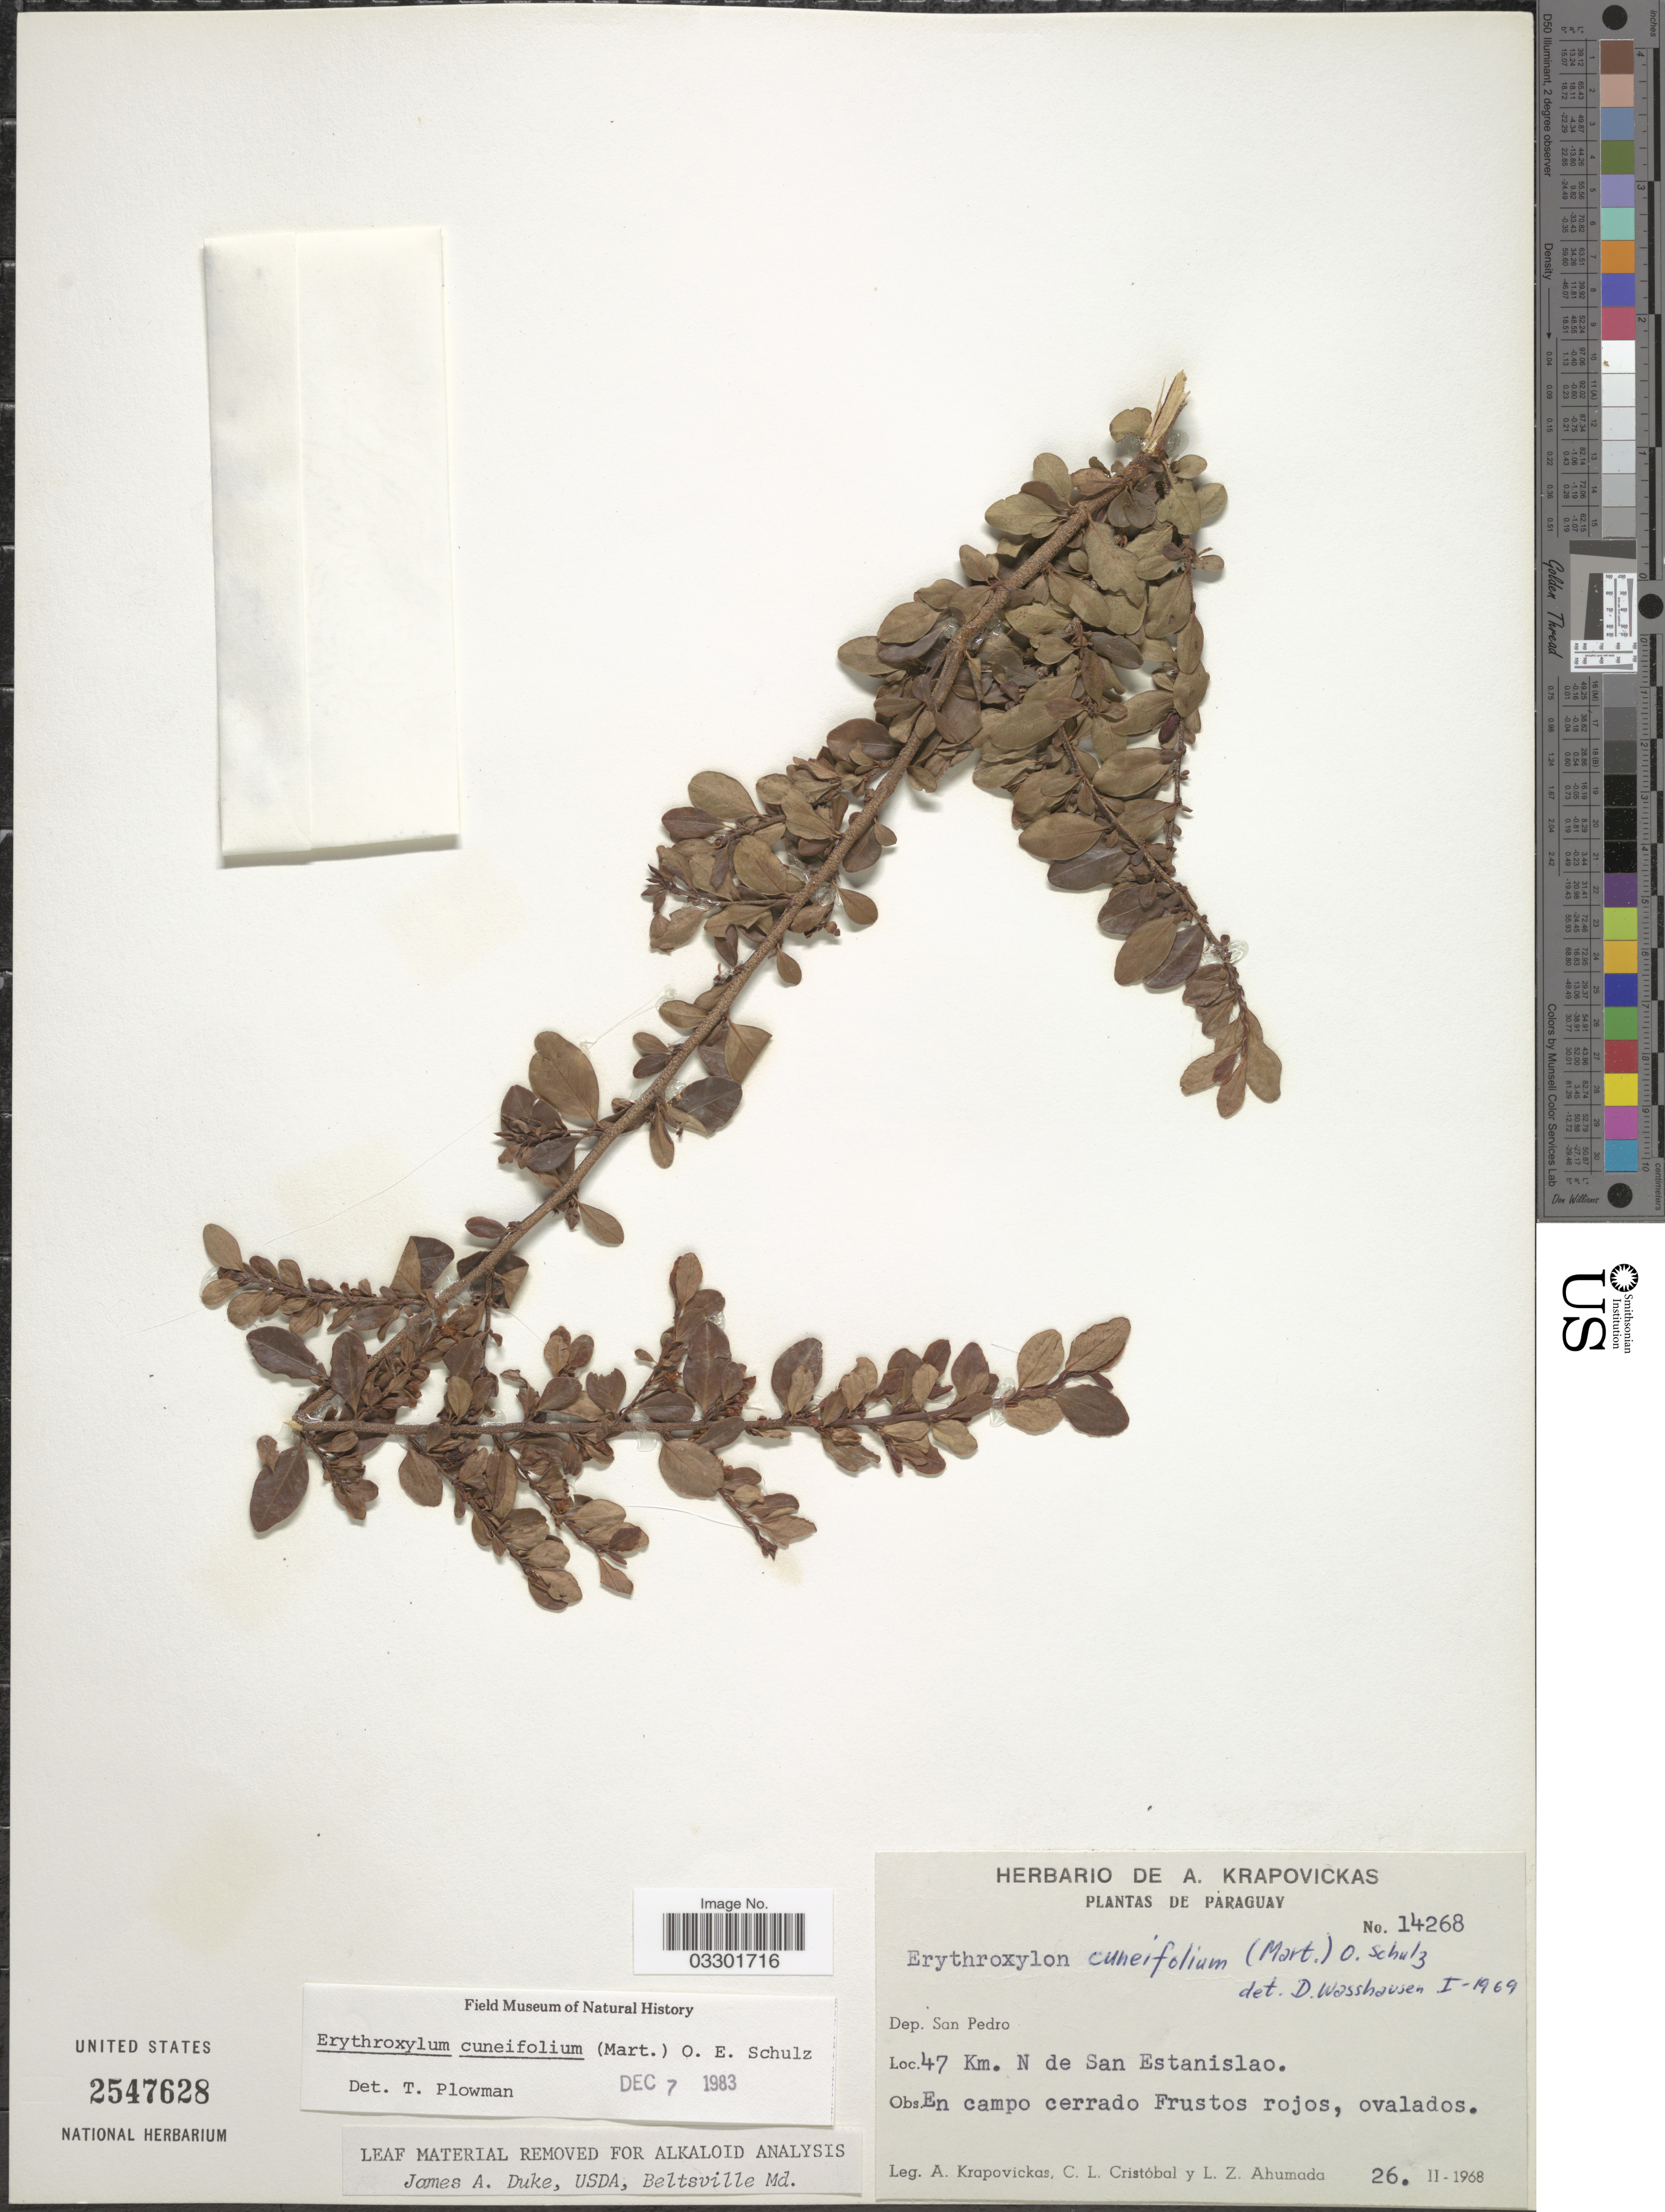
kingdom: Plantae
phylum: Tracheophyta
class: Magnoliopsida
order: Malpighiales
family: Erythroxylaceae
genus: Erythroxylum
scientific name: Erythroxylum cuneifolium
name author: (Mart.) O.E. Schulz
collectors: A. Krapovickas, C. L. Cristóbal & L. Ahumada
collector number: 14268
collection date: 1968-02-26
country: Paraguay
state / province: San Pedro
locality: Dep. San Pedro. 47 Km. N de San Estanislao.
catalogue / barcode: US 2547628